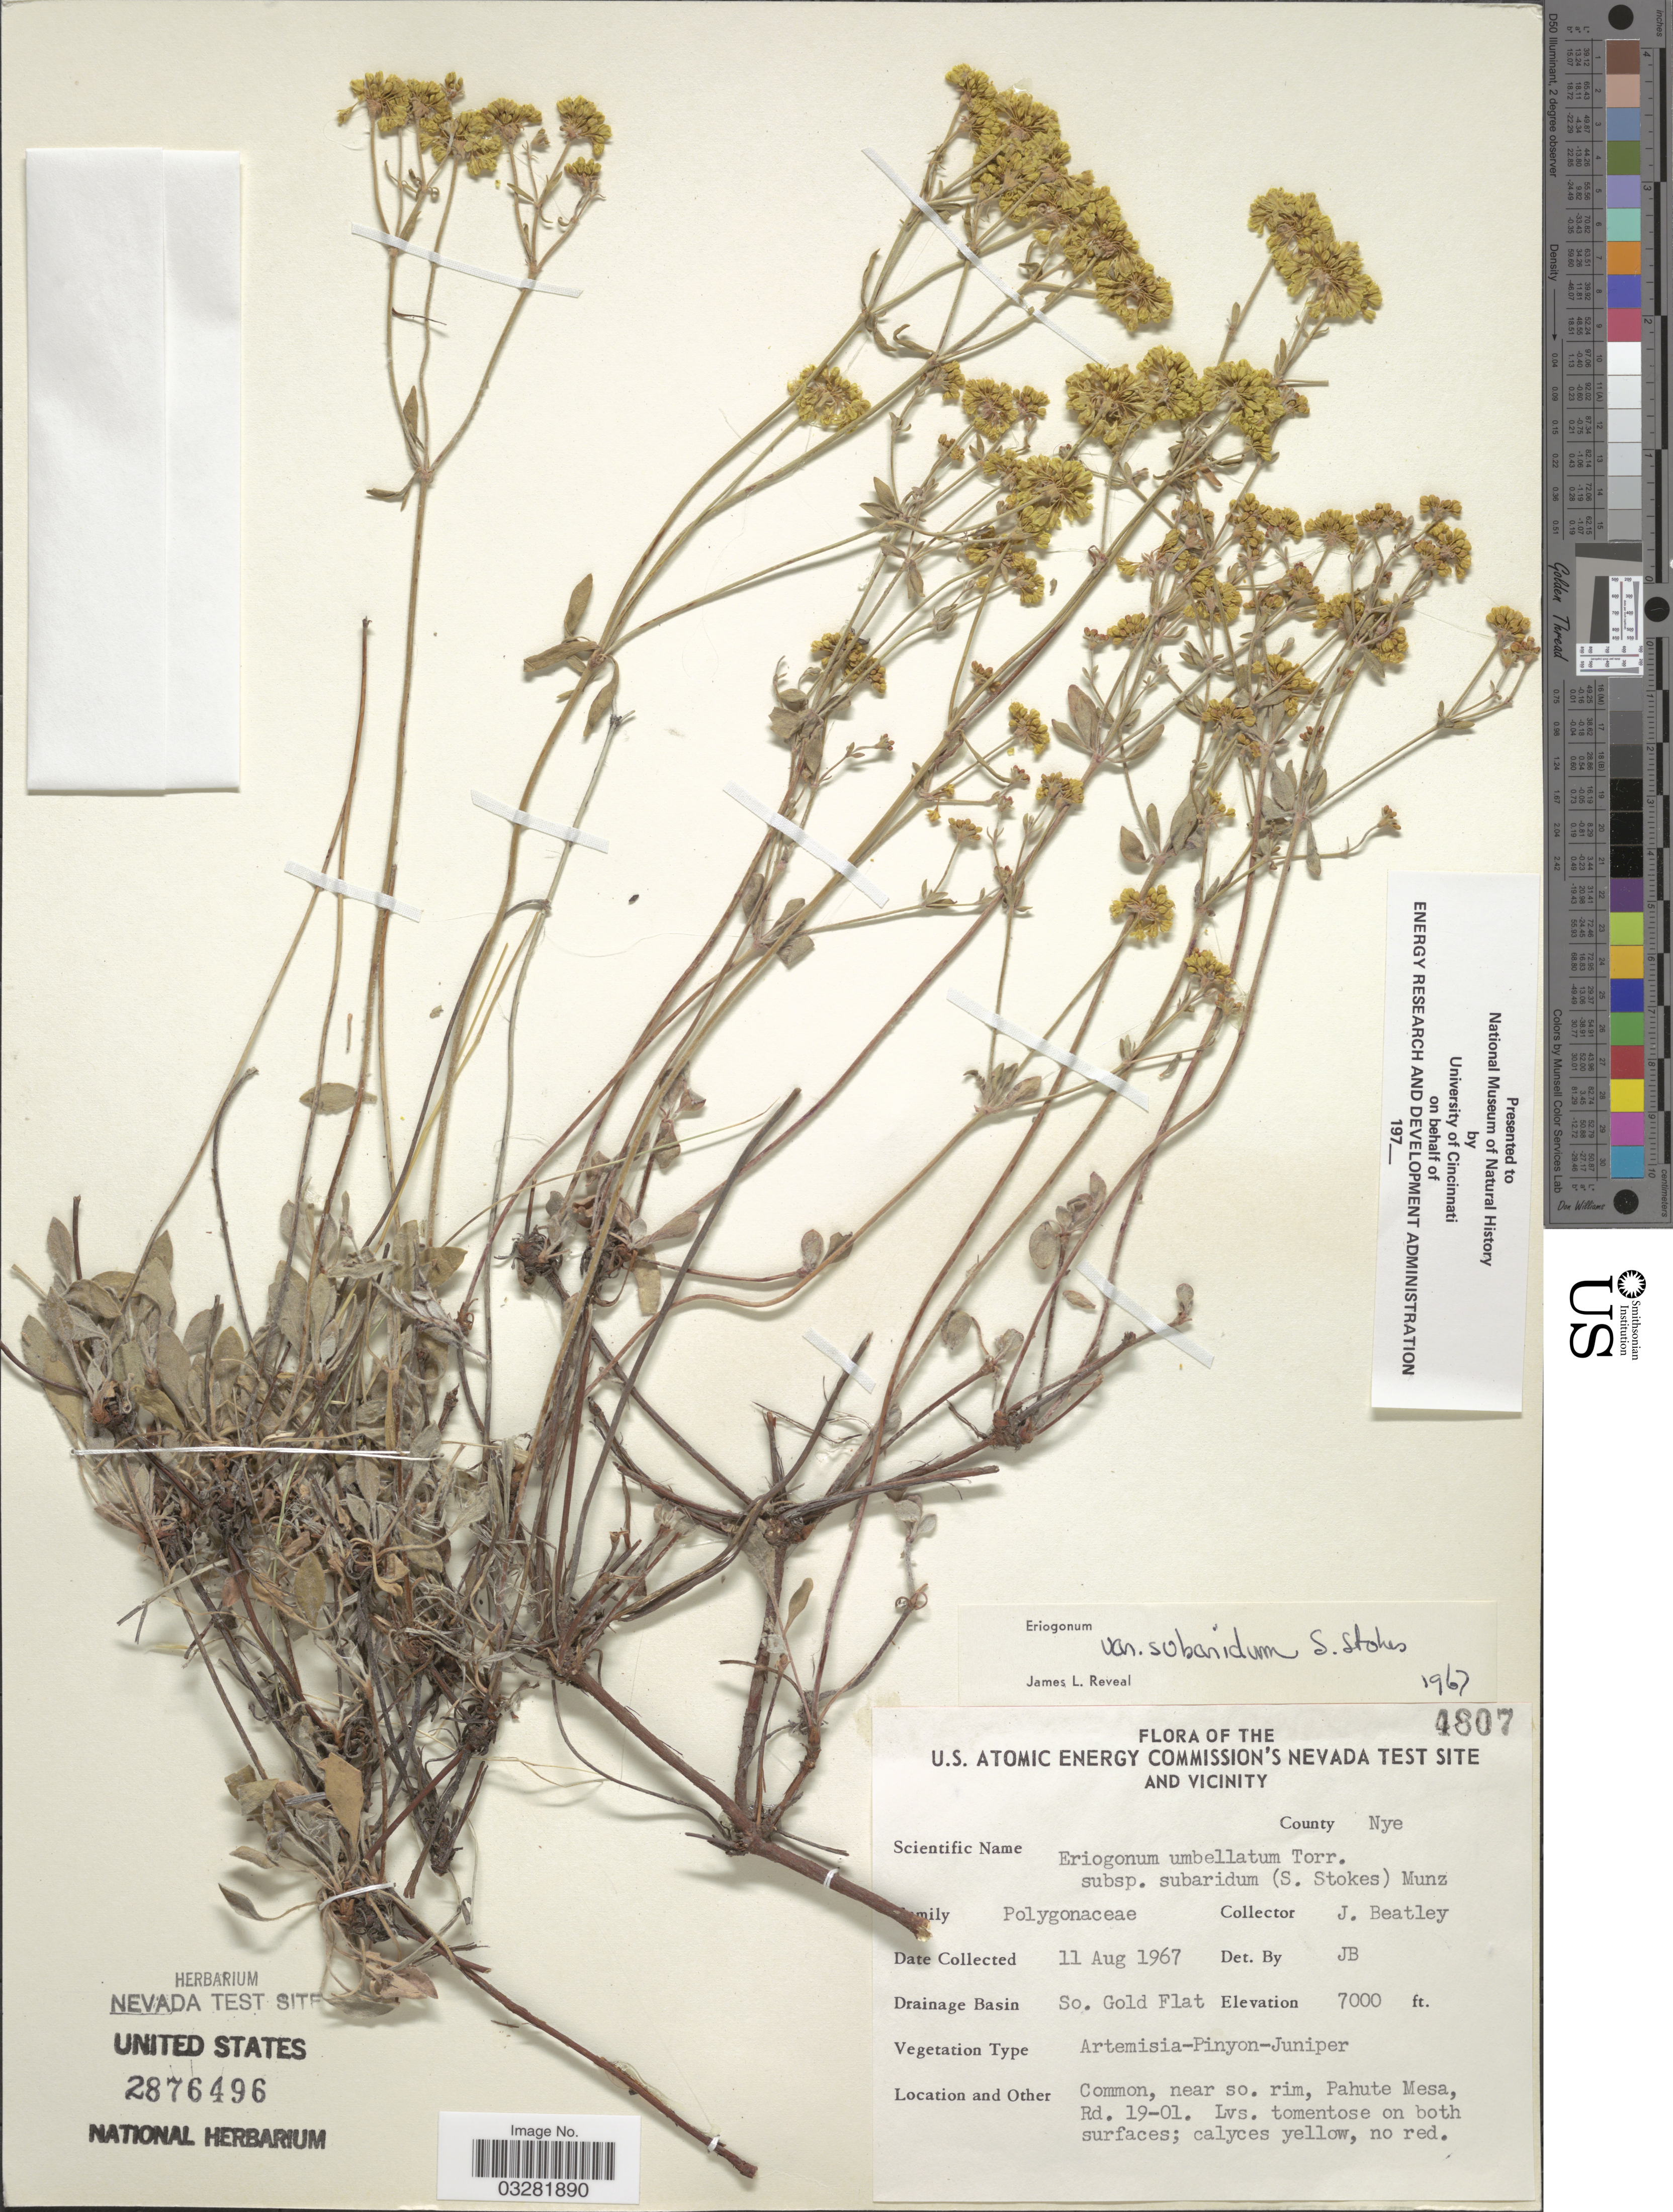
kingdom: Plantae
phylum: Tracheophyta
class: Magnoliopsida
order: Caryophyllales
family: Polygonaceae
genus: Eriogonum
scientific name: Eriogonum umbellatum var. subaridum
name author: S. Stokes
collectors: J. C. Beatley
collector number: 4807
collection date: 1967-08-11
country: United States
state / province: Nevada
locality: The U.S. Atomic Eneargy Commission's Nevada Test Site and Vicinity. County Nye. Drainage Basin So. Gold Flat. Common, near so. rim, Pahute Mesa, Rd. 19-01.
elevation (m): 2134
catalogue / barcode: US 2876496